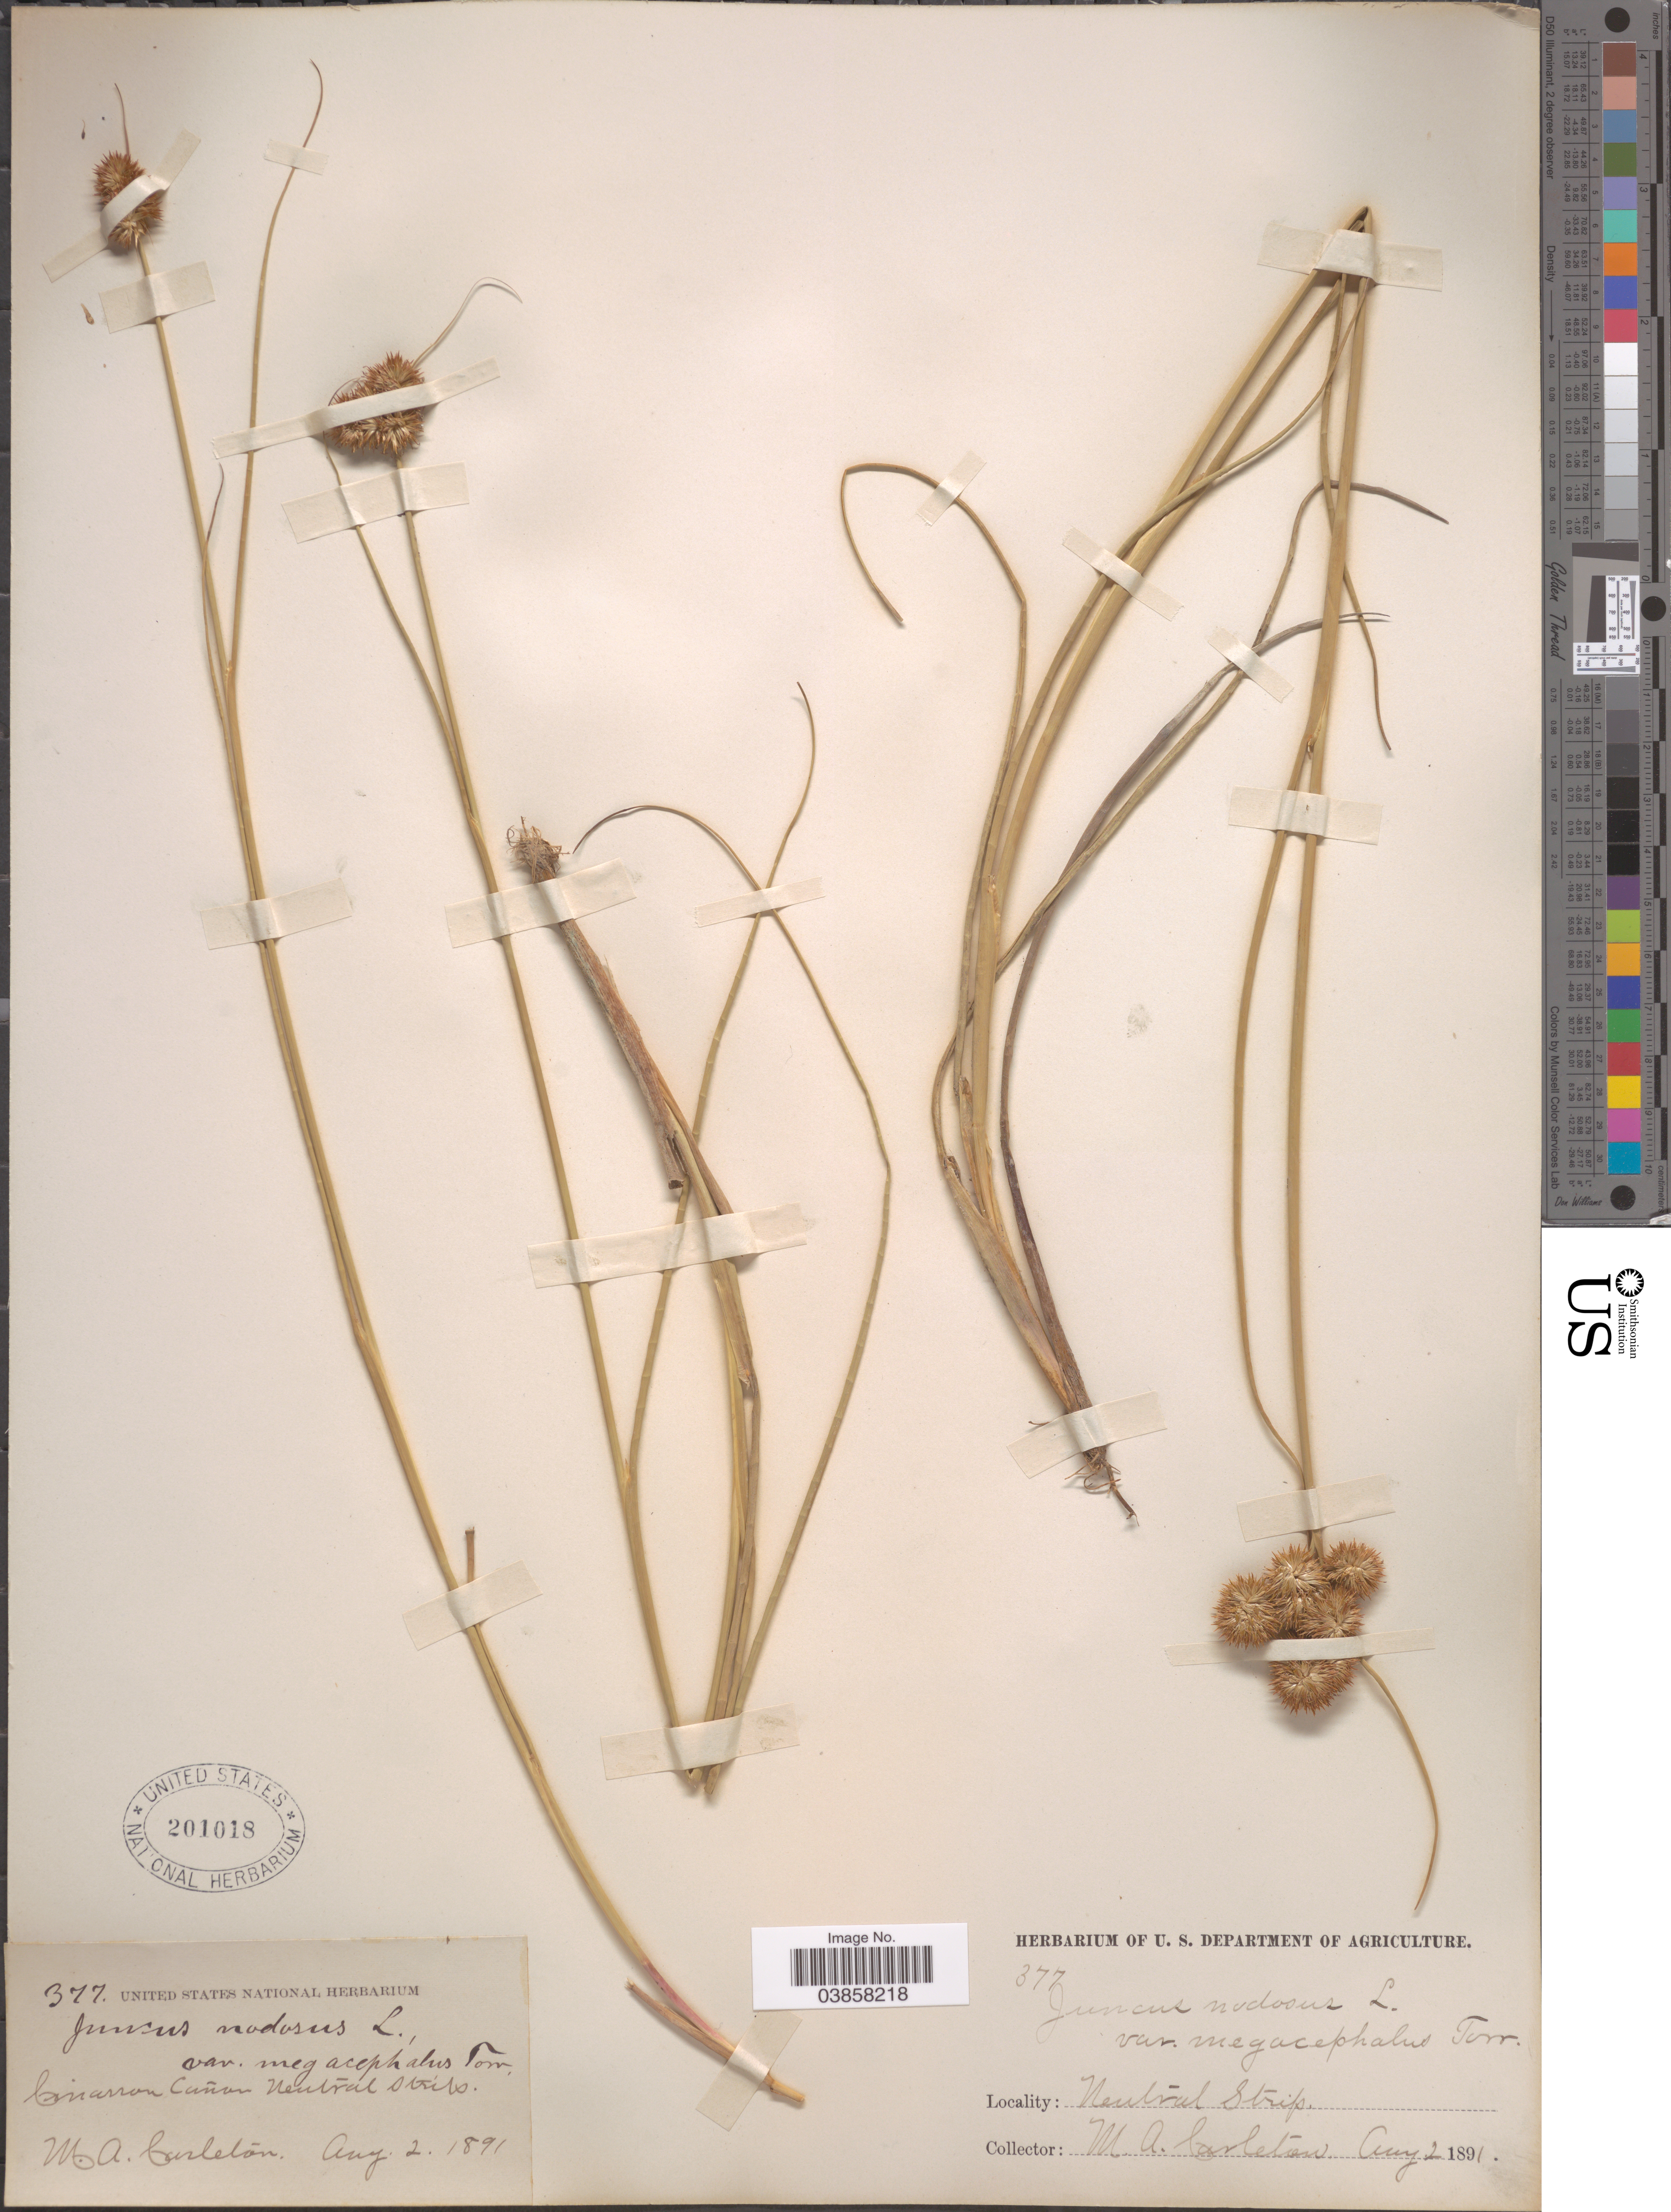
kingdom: Plantae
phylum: Tracheophyta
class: Liliopsida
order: Poales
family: Juncaceae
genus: Juncus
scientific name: Juncus torreyi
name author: Coville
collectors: M. A. Carleton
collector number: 377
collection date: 1891-08-02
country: United States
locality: Cimarron Cañon. Neutral Strip.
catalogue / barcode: US 201018